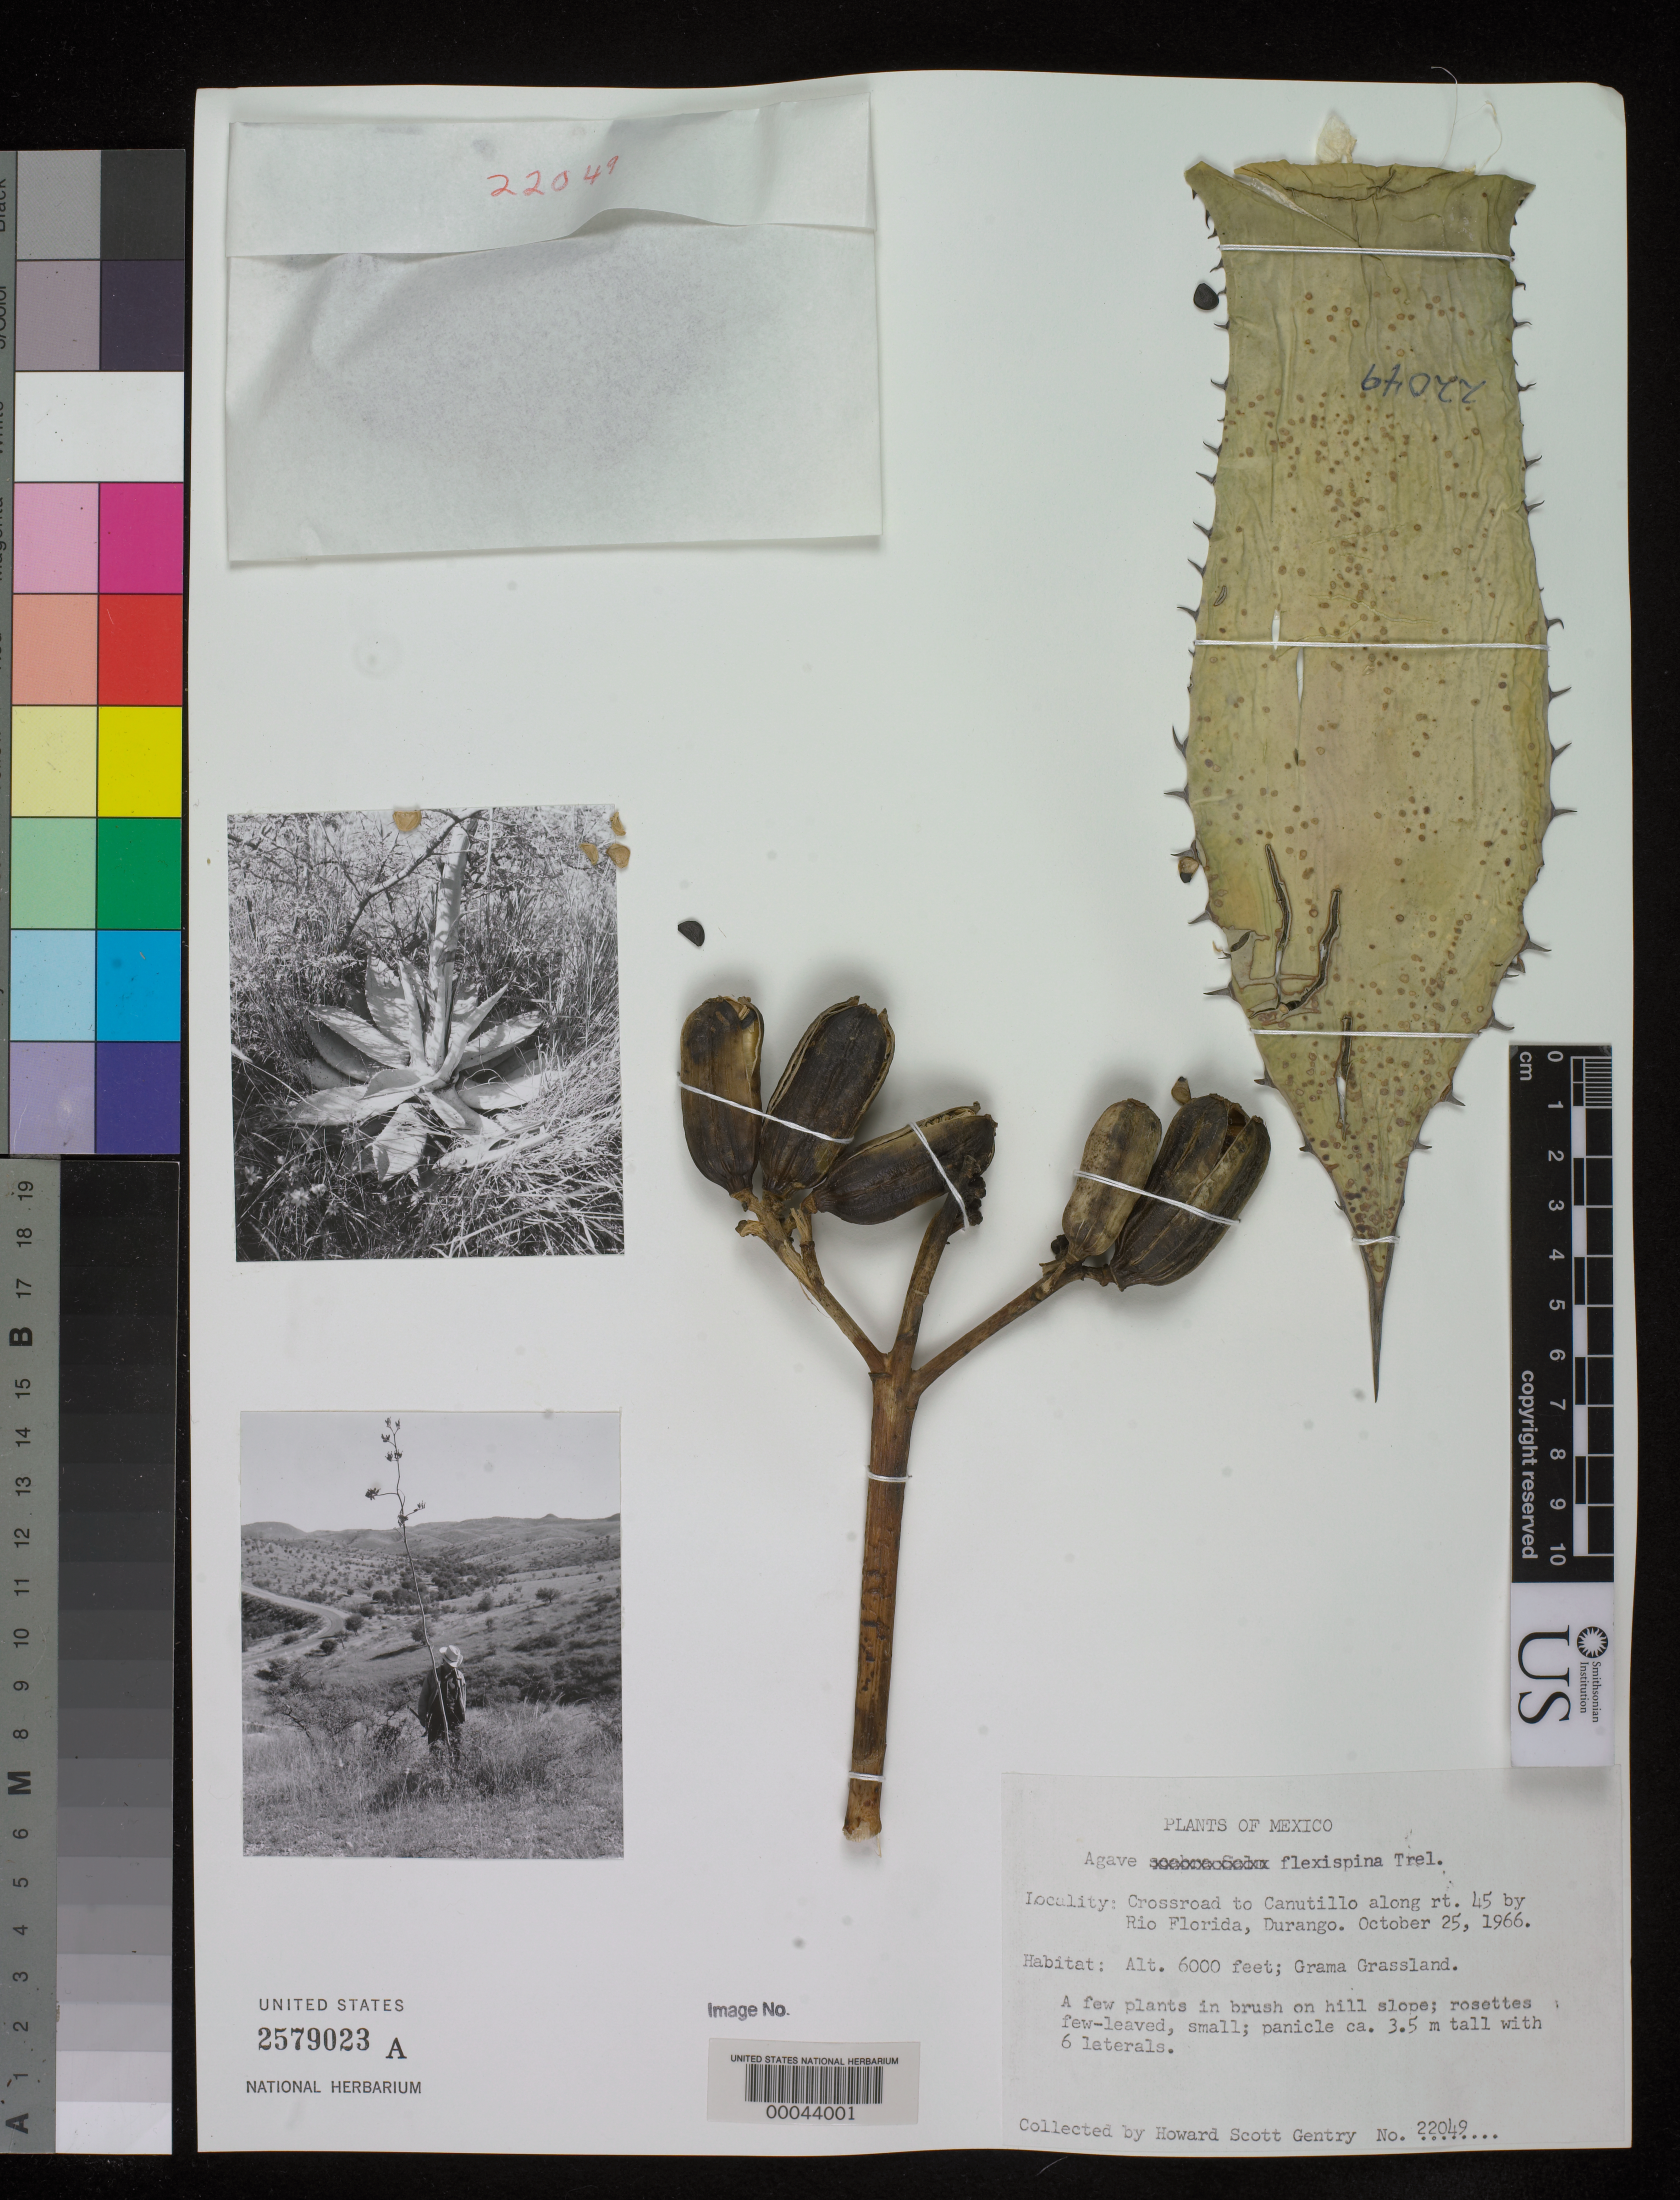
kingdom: Plantae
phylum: Tracheophyta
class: Liliopsida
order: Asparagales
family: Asparagaceae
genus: Agave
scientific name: Agave flexispina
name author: Trel.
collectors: H. S. Gentry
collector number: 22049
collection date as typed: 25 Oct 1966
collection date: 1966-10-25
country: Mexico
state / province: Durango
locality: Crossroad to Canutillo along Rt 45 by Rio Florida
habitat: Grama grassland; in brush on hill slope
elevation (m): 1829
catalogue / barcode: US 2579023A